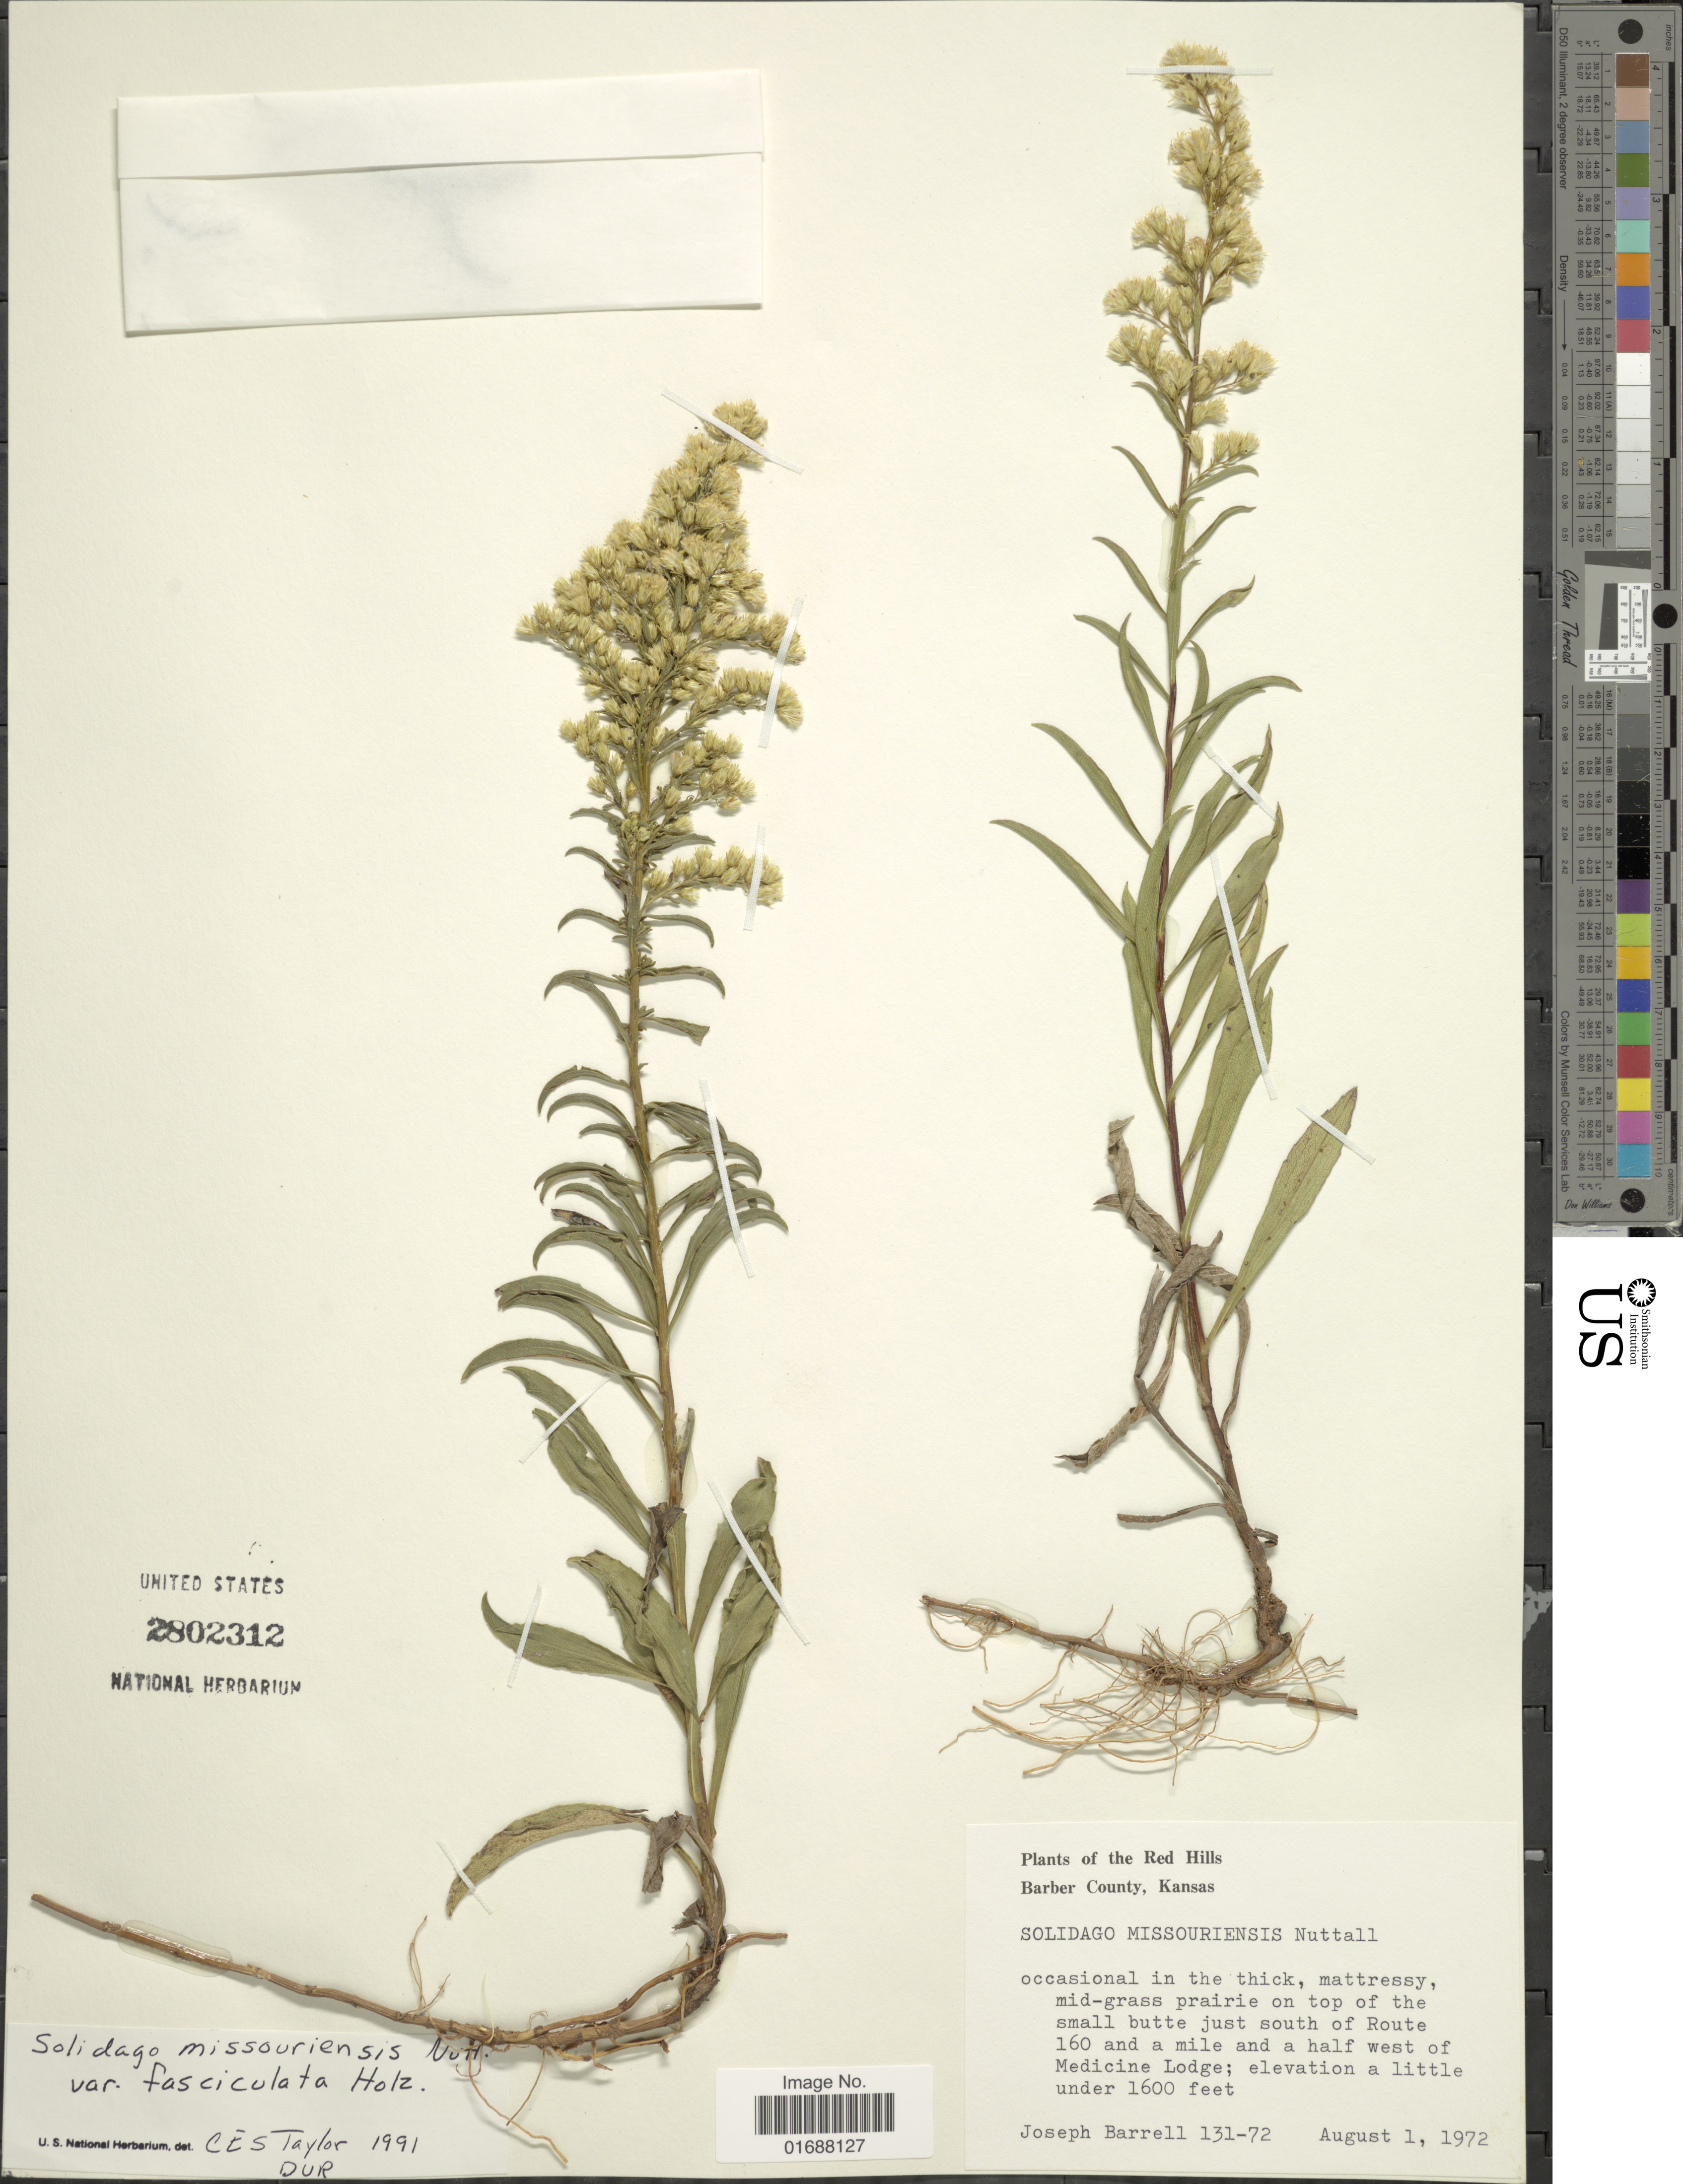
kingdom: Plantae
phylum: Tracheophyta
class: Magnoliopsida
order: Asterales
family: Asteraceae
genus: Solidago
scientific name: Solidago missouriensis var. fasciculata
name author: Holz.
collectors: J. Barrell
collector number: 131-72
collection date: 1972-08-01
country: United States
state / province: Kansas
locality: Red Hills. Barber County, Kansas, Just south of Route 160 and a mile and half west of Medicine Lodge.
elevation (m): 488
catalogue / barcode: US 2802312